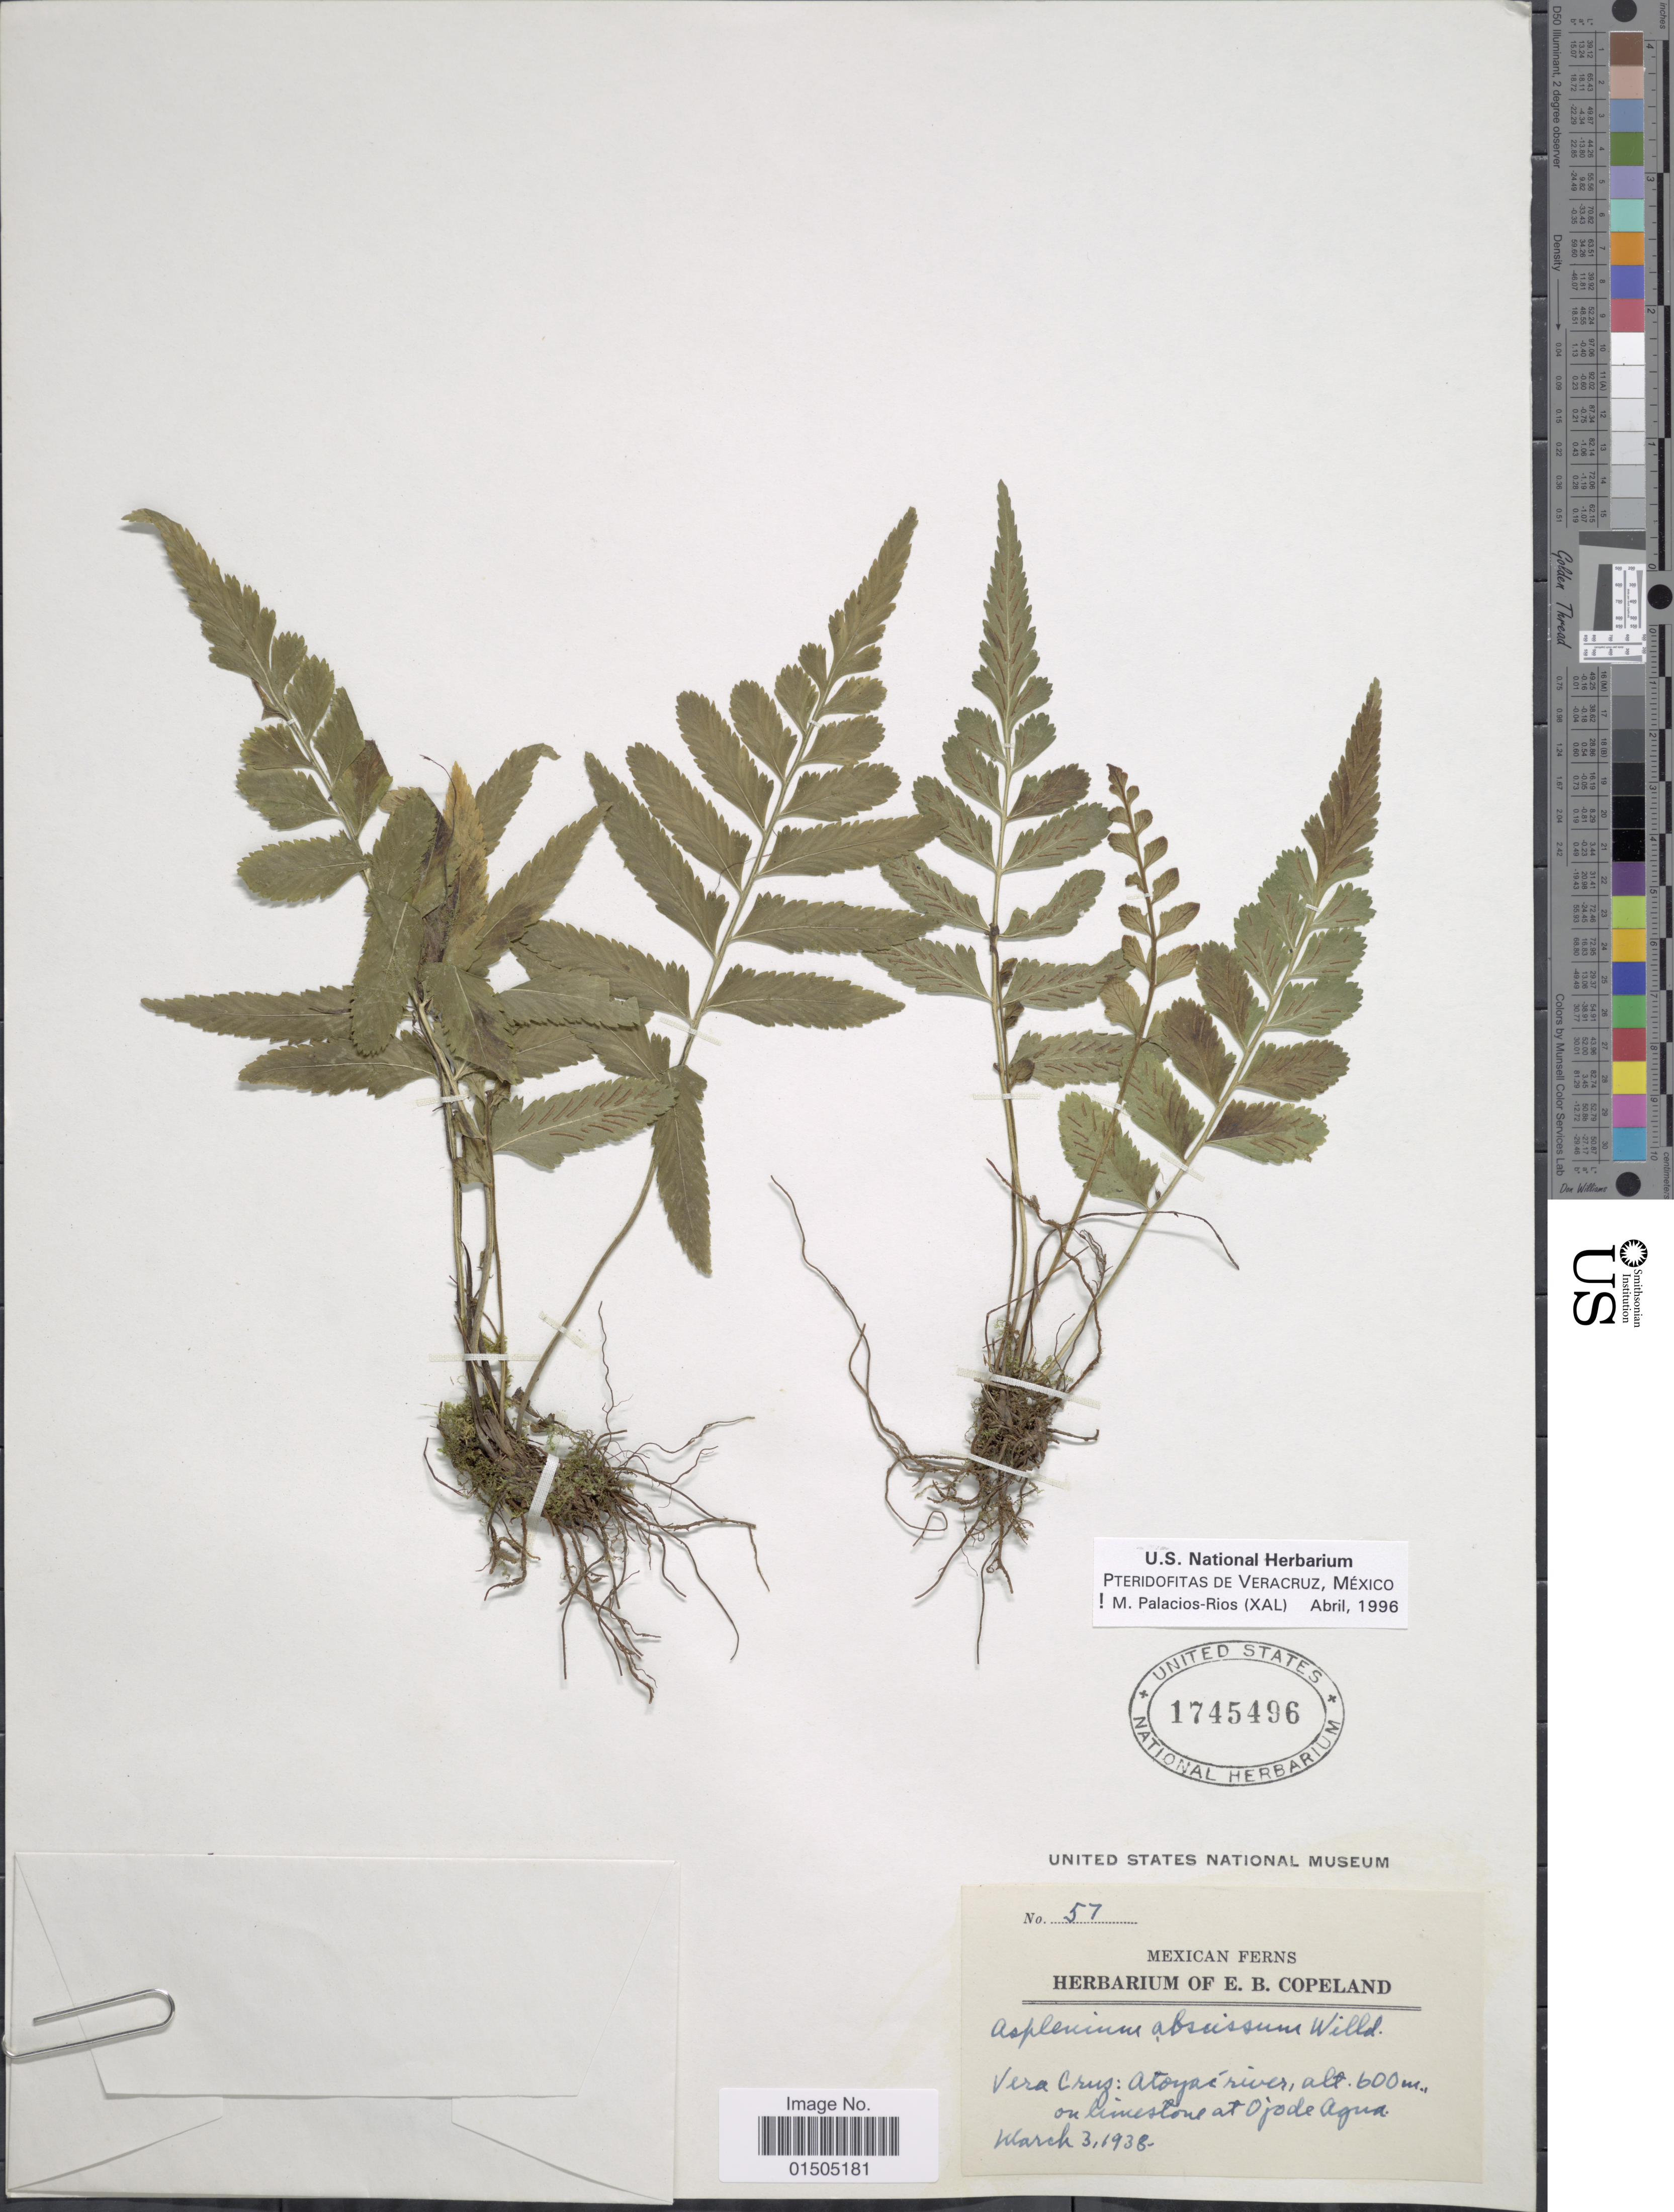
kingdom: Plantae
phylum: Tracheophyta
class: Polypodiopsida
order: Polypodiales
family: Aspleniaceae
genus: Asplenium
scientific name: Asplenium abscissum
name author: Willd.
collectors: ex herb. E. B. Copeland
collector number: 57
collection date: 1938-03-03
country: Mexico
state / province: Veracruz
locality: Atoyac river, on limestone at Ojode Agua.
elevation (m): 600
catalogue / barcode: US 1745496